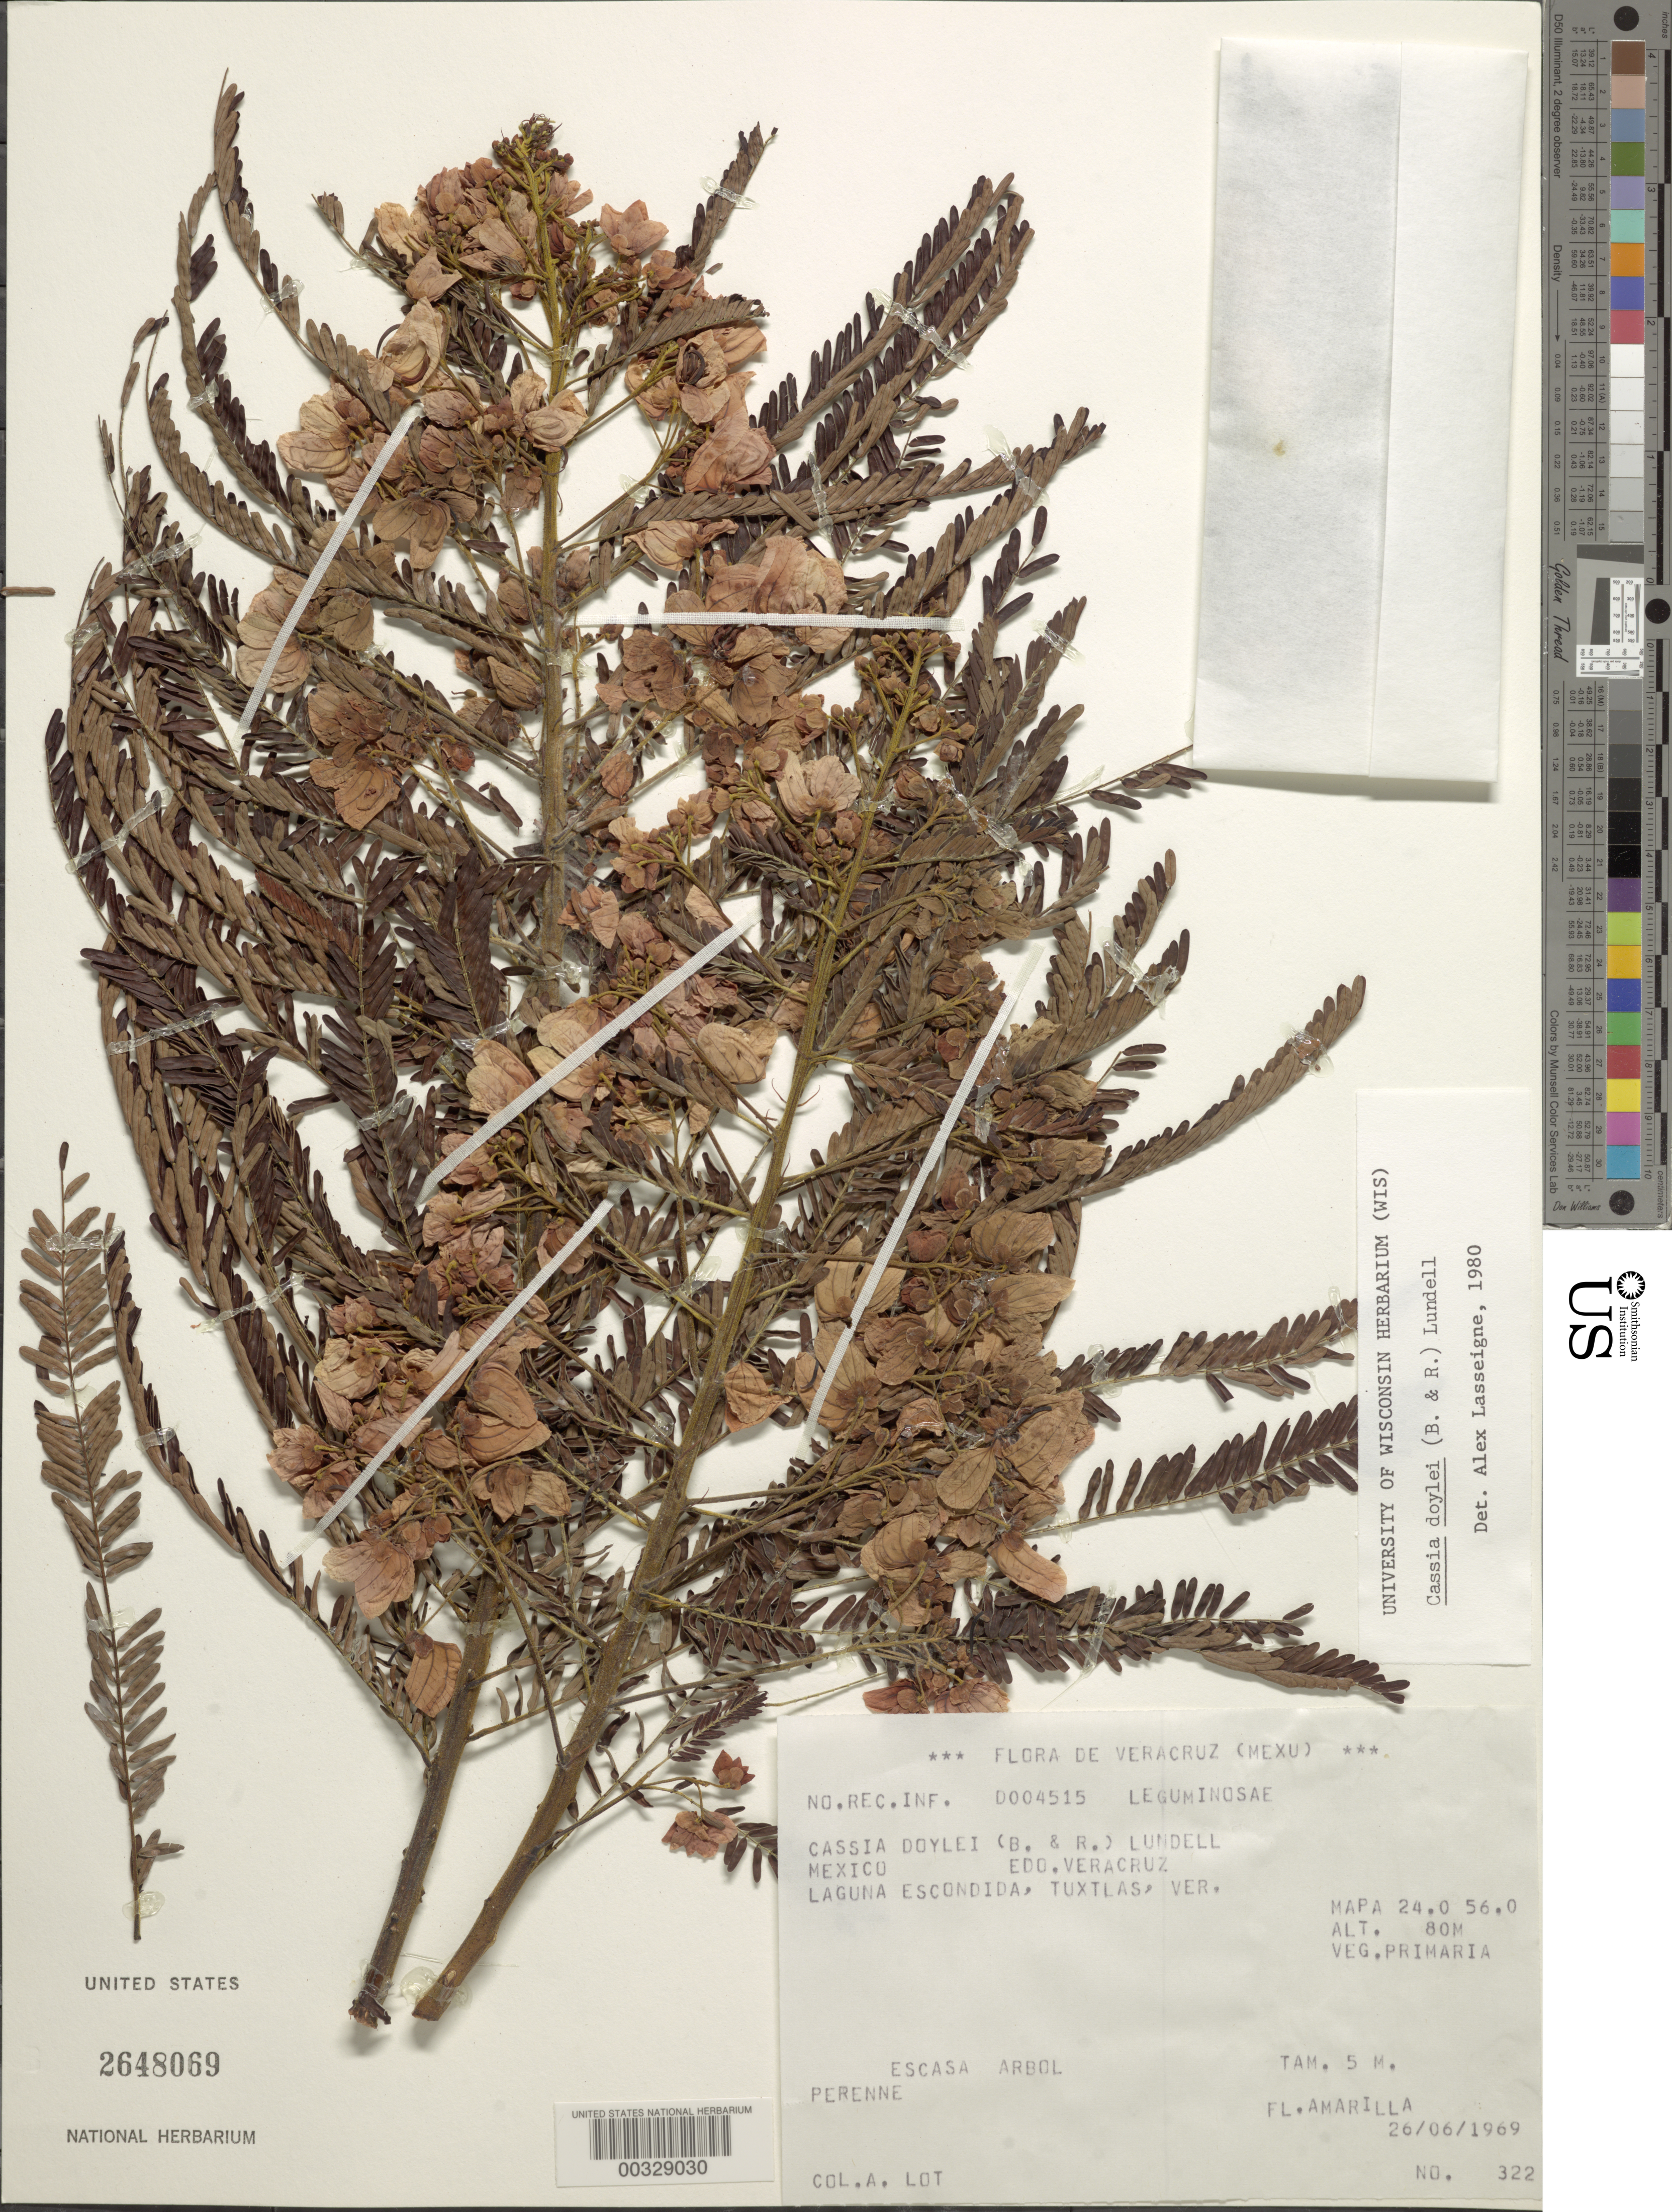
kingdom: Plantae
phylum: Tracheophyta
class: Magnoliopsida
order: Fabales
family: Fabaceae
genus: Senna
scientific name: Senna multijuga var. doylei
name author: (Britton & Rose) H.S. Irwin & Barneby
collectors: A. Lot Helgueras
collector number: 322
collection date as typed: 26 Jun 1969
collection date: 1969-06-26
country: Mexico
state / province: Veracruz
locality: Laguna excondida, tuxtlas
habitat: Primary vegetation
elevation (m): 80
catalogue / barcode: US 2648069